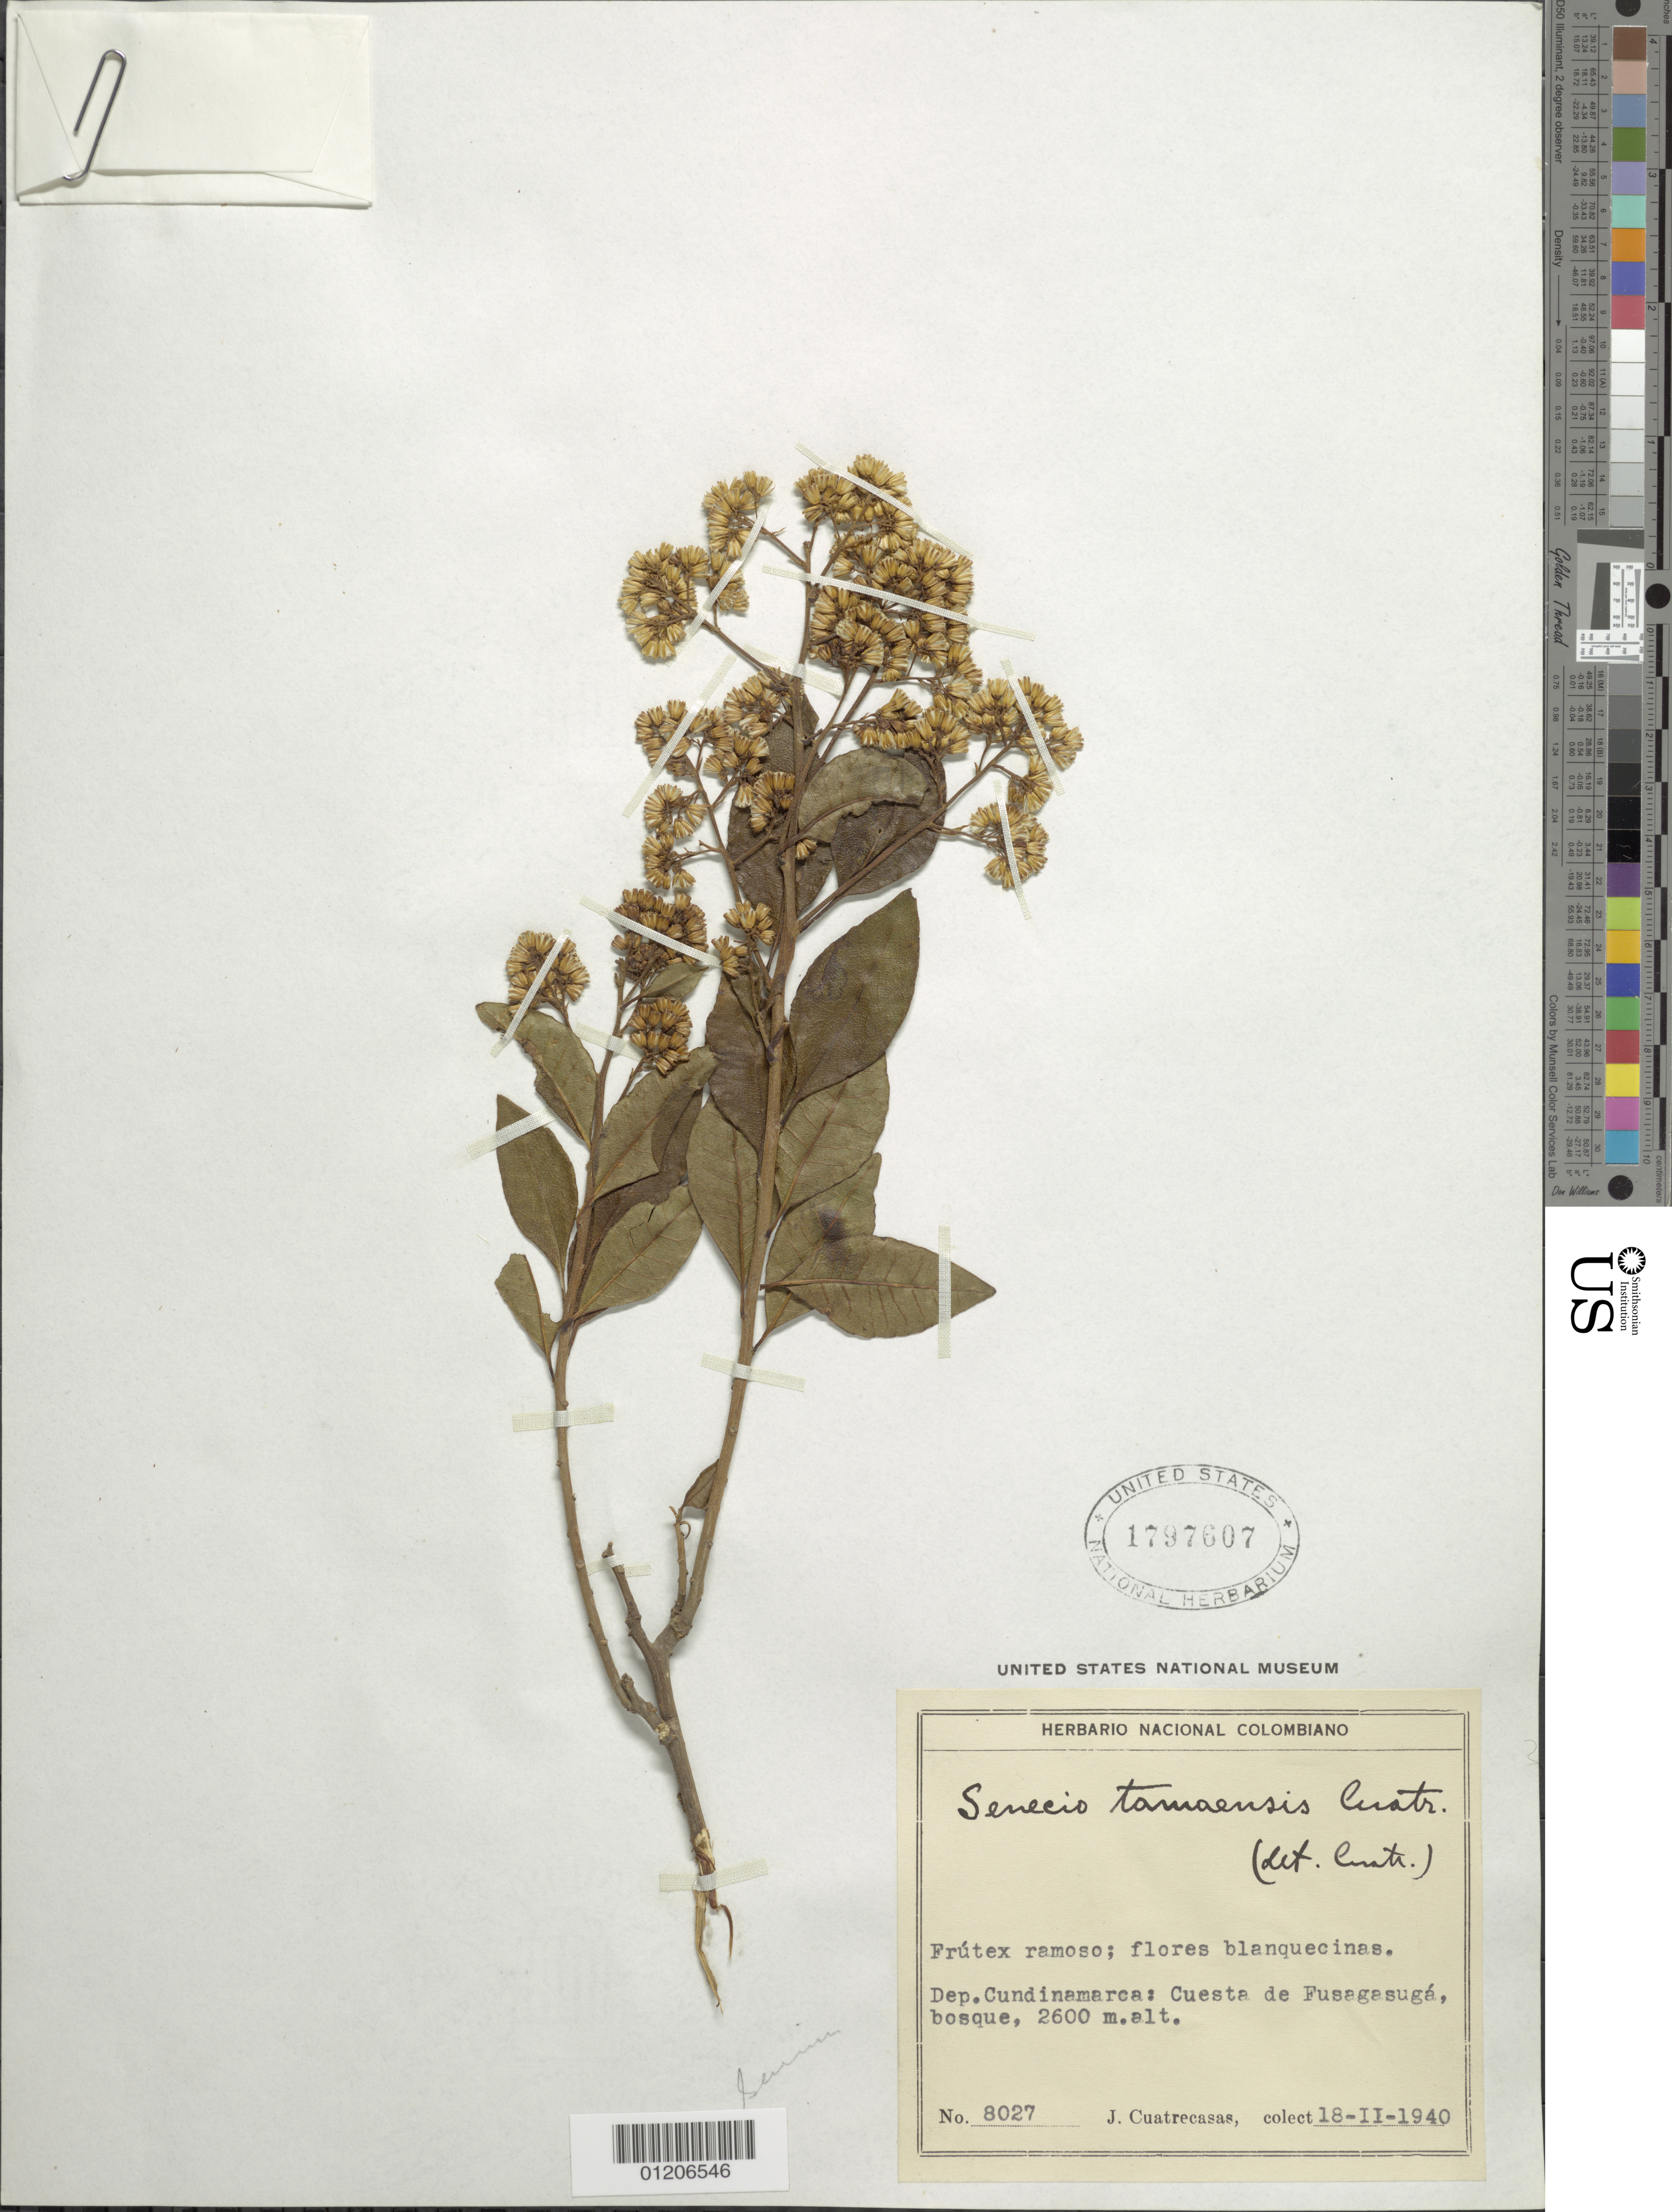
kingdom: Plantae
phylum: Tracheophyta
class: Magnoliopsida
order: Asterales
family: Asteraceae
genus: Pentacalia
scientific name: Pentacalia trianae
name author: (Klatt) Cuatrec.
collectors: J. Cuatrecasas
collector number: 8027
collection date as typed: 18 Feb 1940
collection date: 1940-02-18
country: Colombia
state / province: Cundinamarca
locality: Cuesta de Fusagasugá.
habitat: bosques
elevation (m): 2600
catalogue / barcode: US 1797607